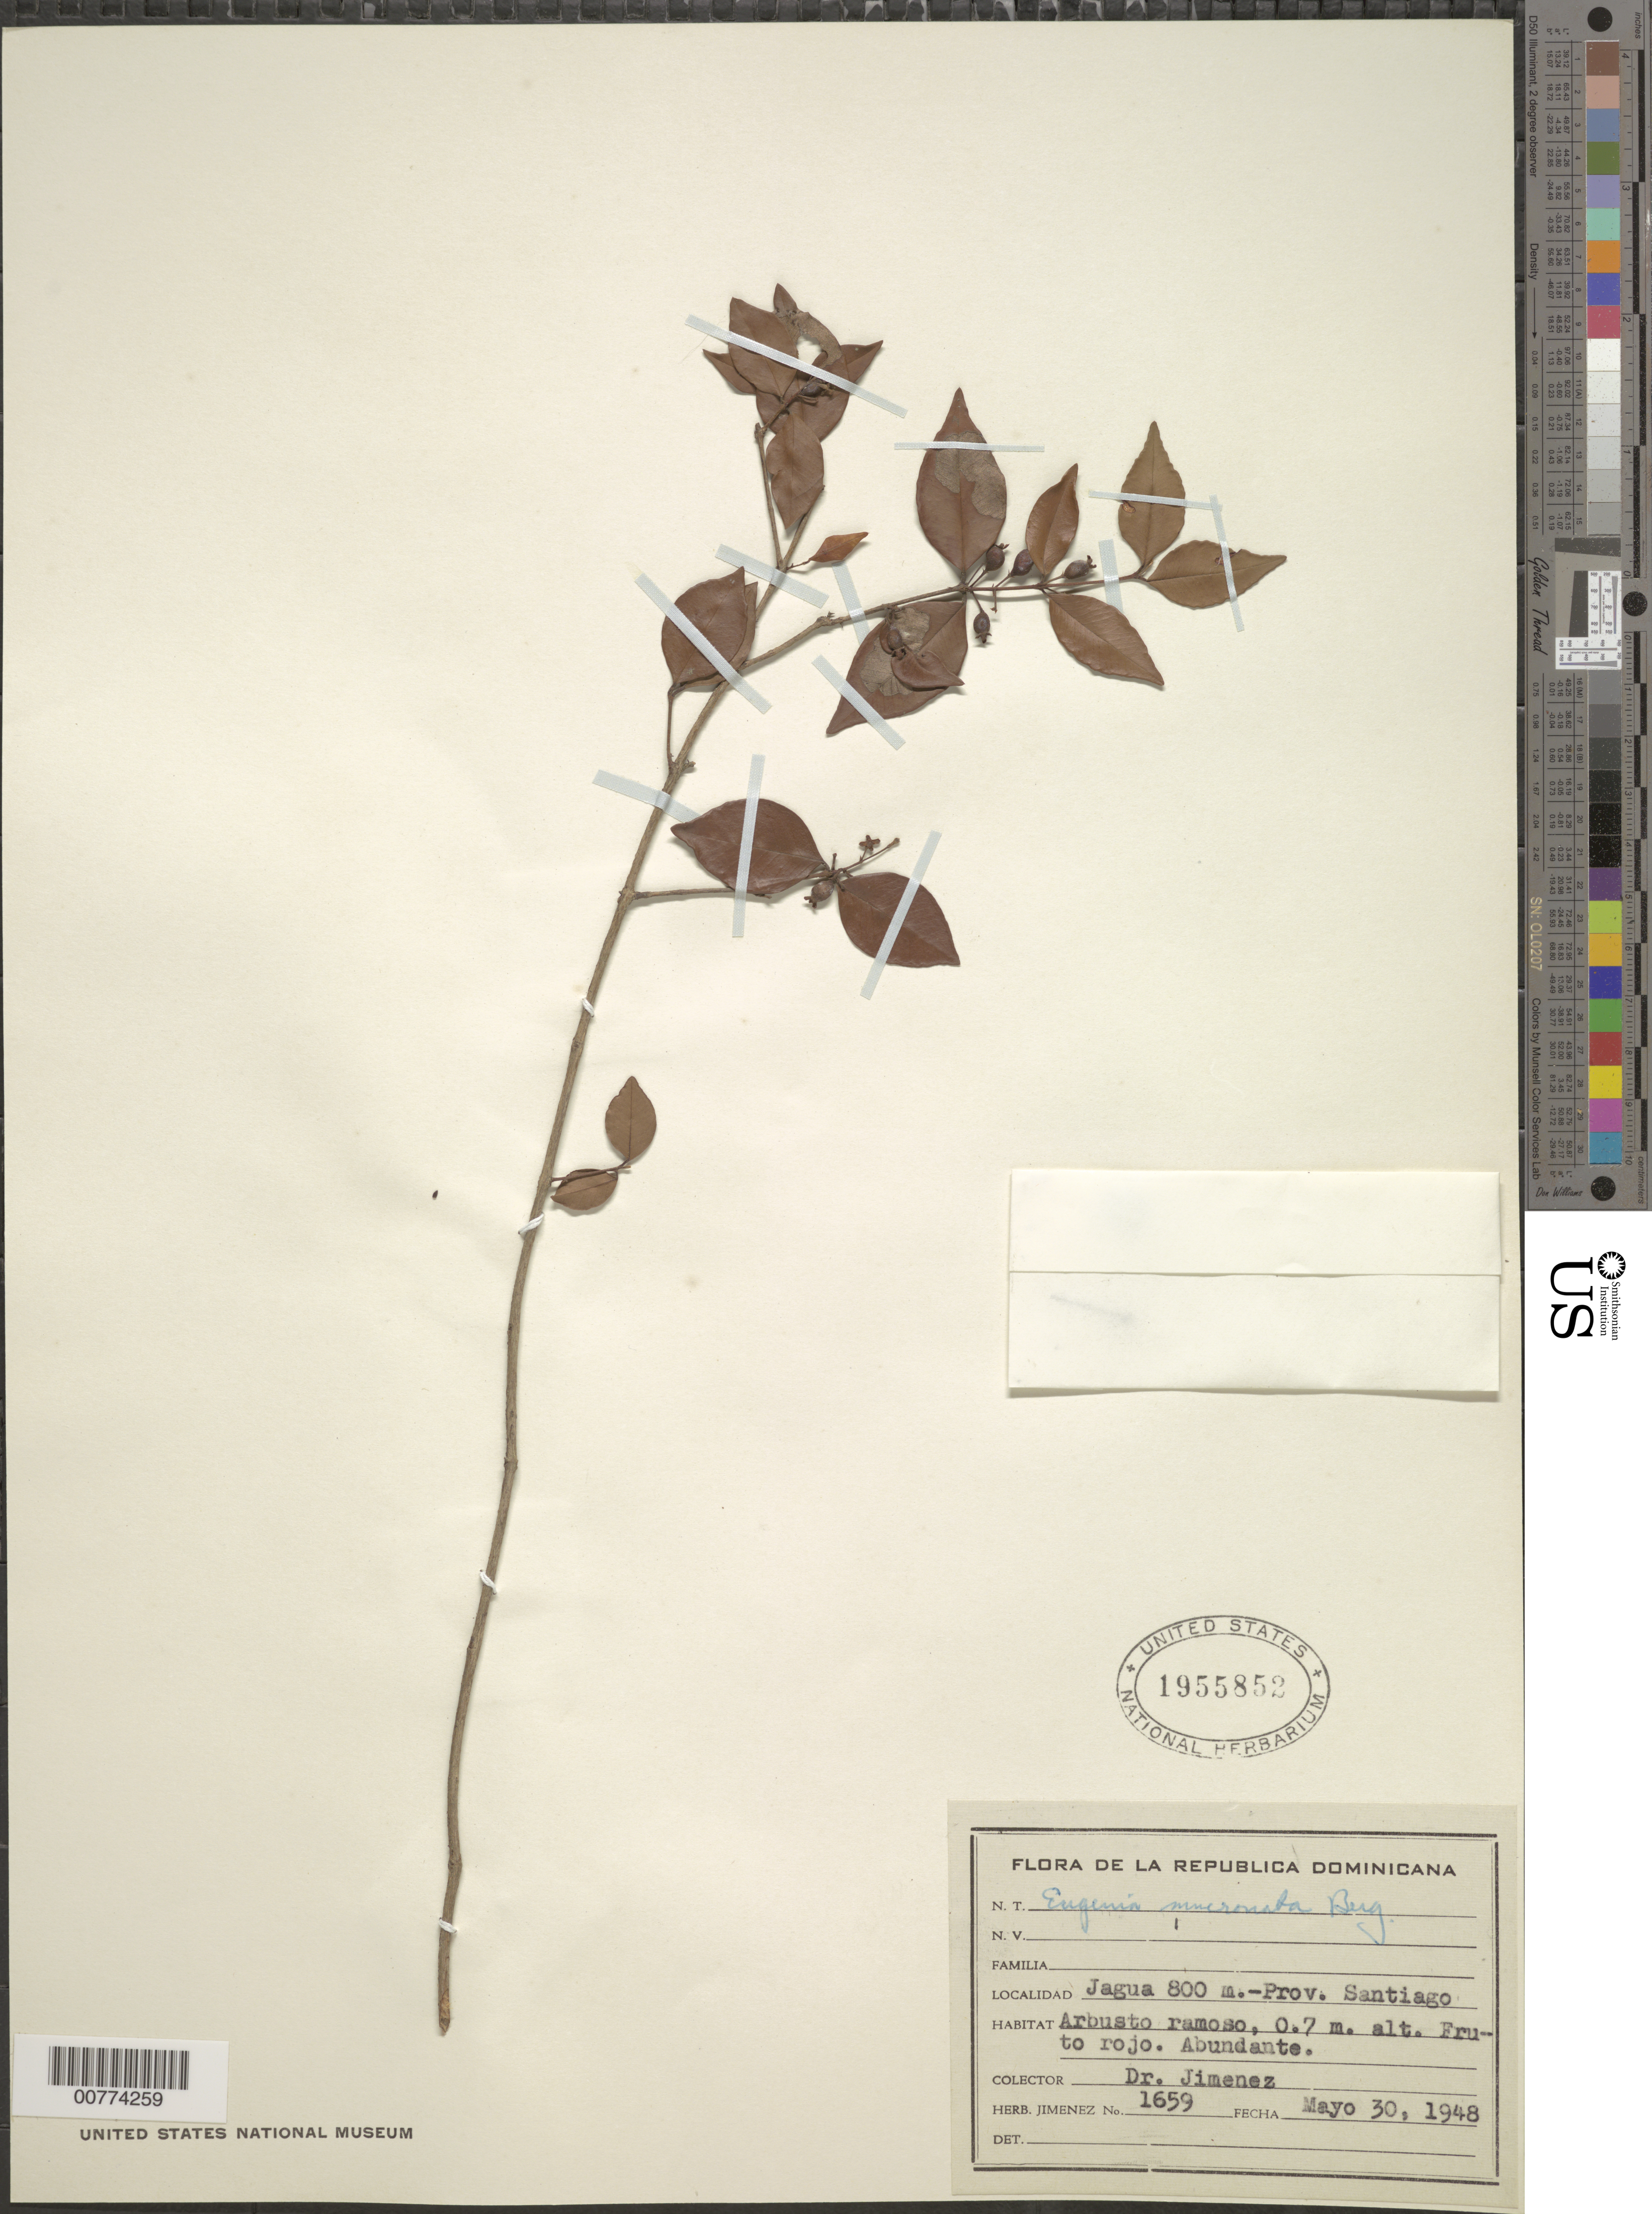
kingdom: Plantae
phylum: Tracheophyta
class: Magnoliopsida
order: Myrtales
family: Myrtaceae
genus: Eugenia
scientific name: Eugenia mucronata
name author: O. Berg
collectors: J. J. Jiménez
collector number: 1659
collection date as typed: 30 May 1948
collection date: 1948-05-30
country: Dominican Republic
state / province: Santiago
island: Hispaniola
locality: Jagua.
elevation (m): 800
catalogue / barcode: US 1955852